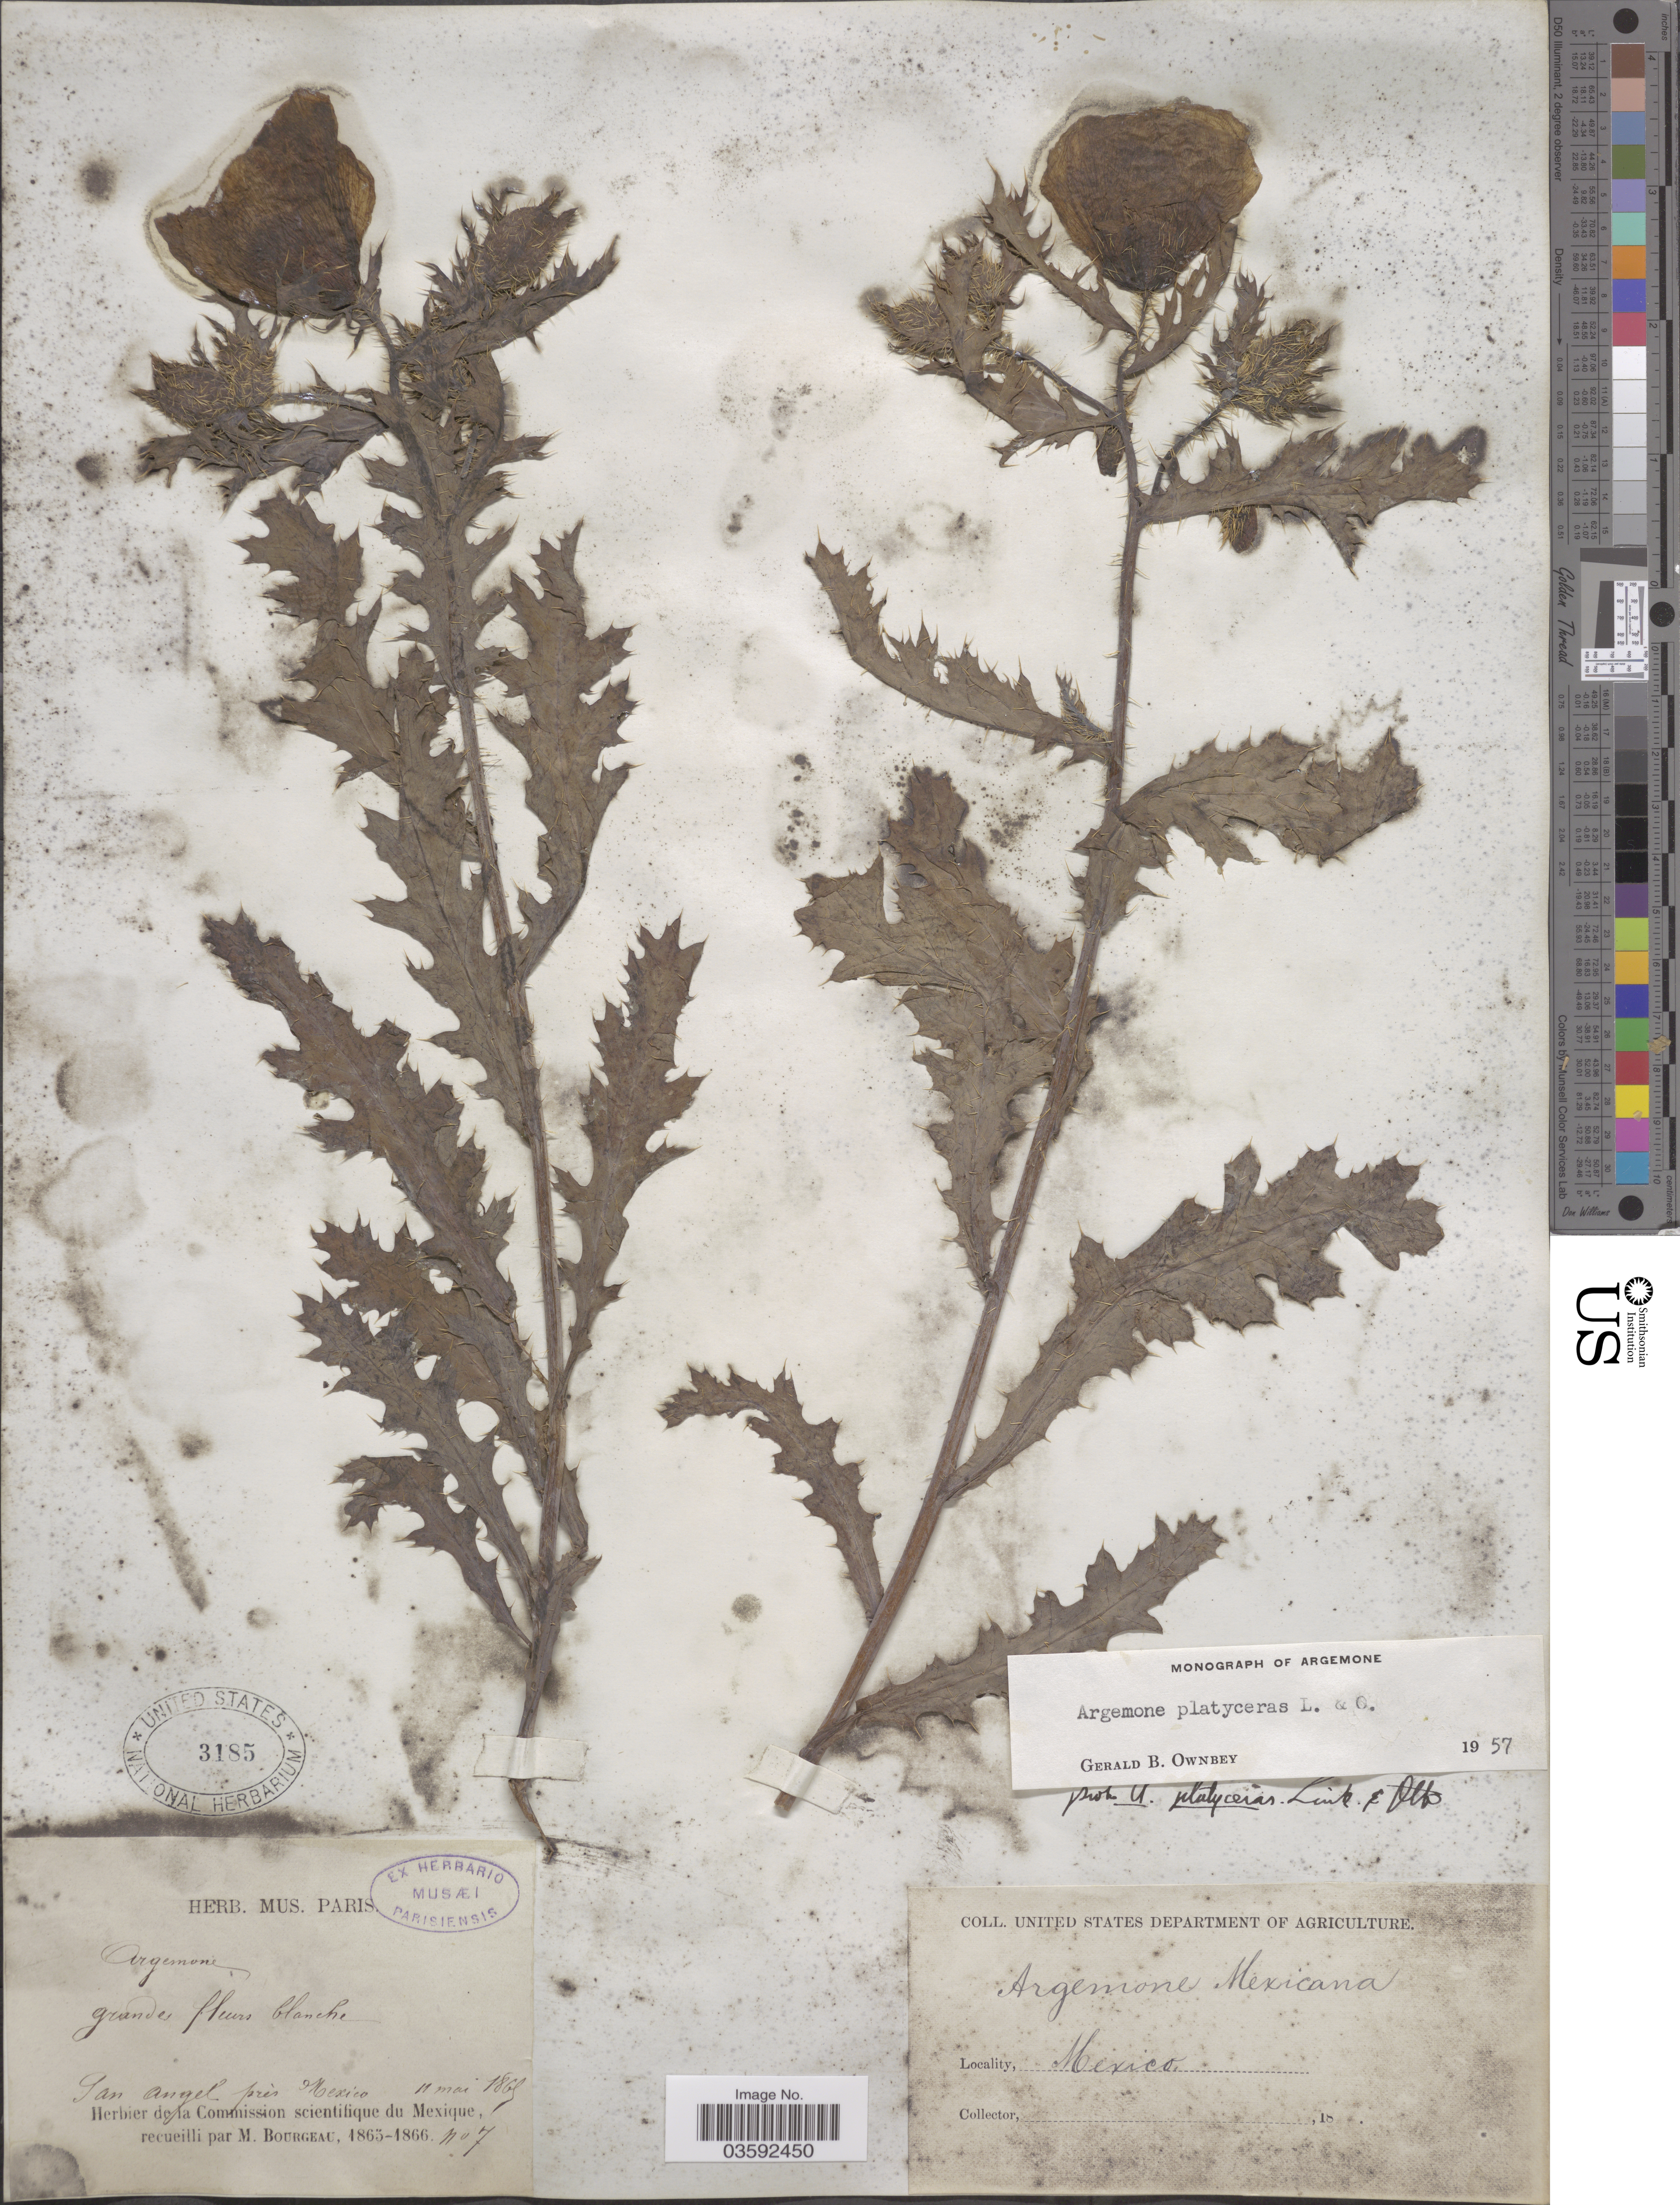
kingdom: Plantae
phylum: Tracheophyta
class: Magnoliopsida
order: Ranunculales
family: Papaveraceae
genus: Argemone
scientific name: Argemone platyceras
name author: Link & Otto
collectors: M. Bourgeau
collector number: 7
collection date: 1865-05-11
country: Mexico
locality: San Angel près Mexico.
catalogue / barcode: US 3185